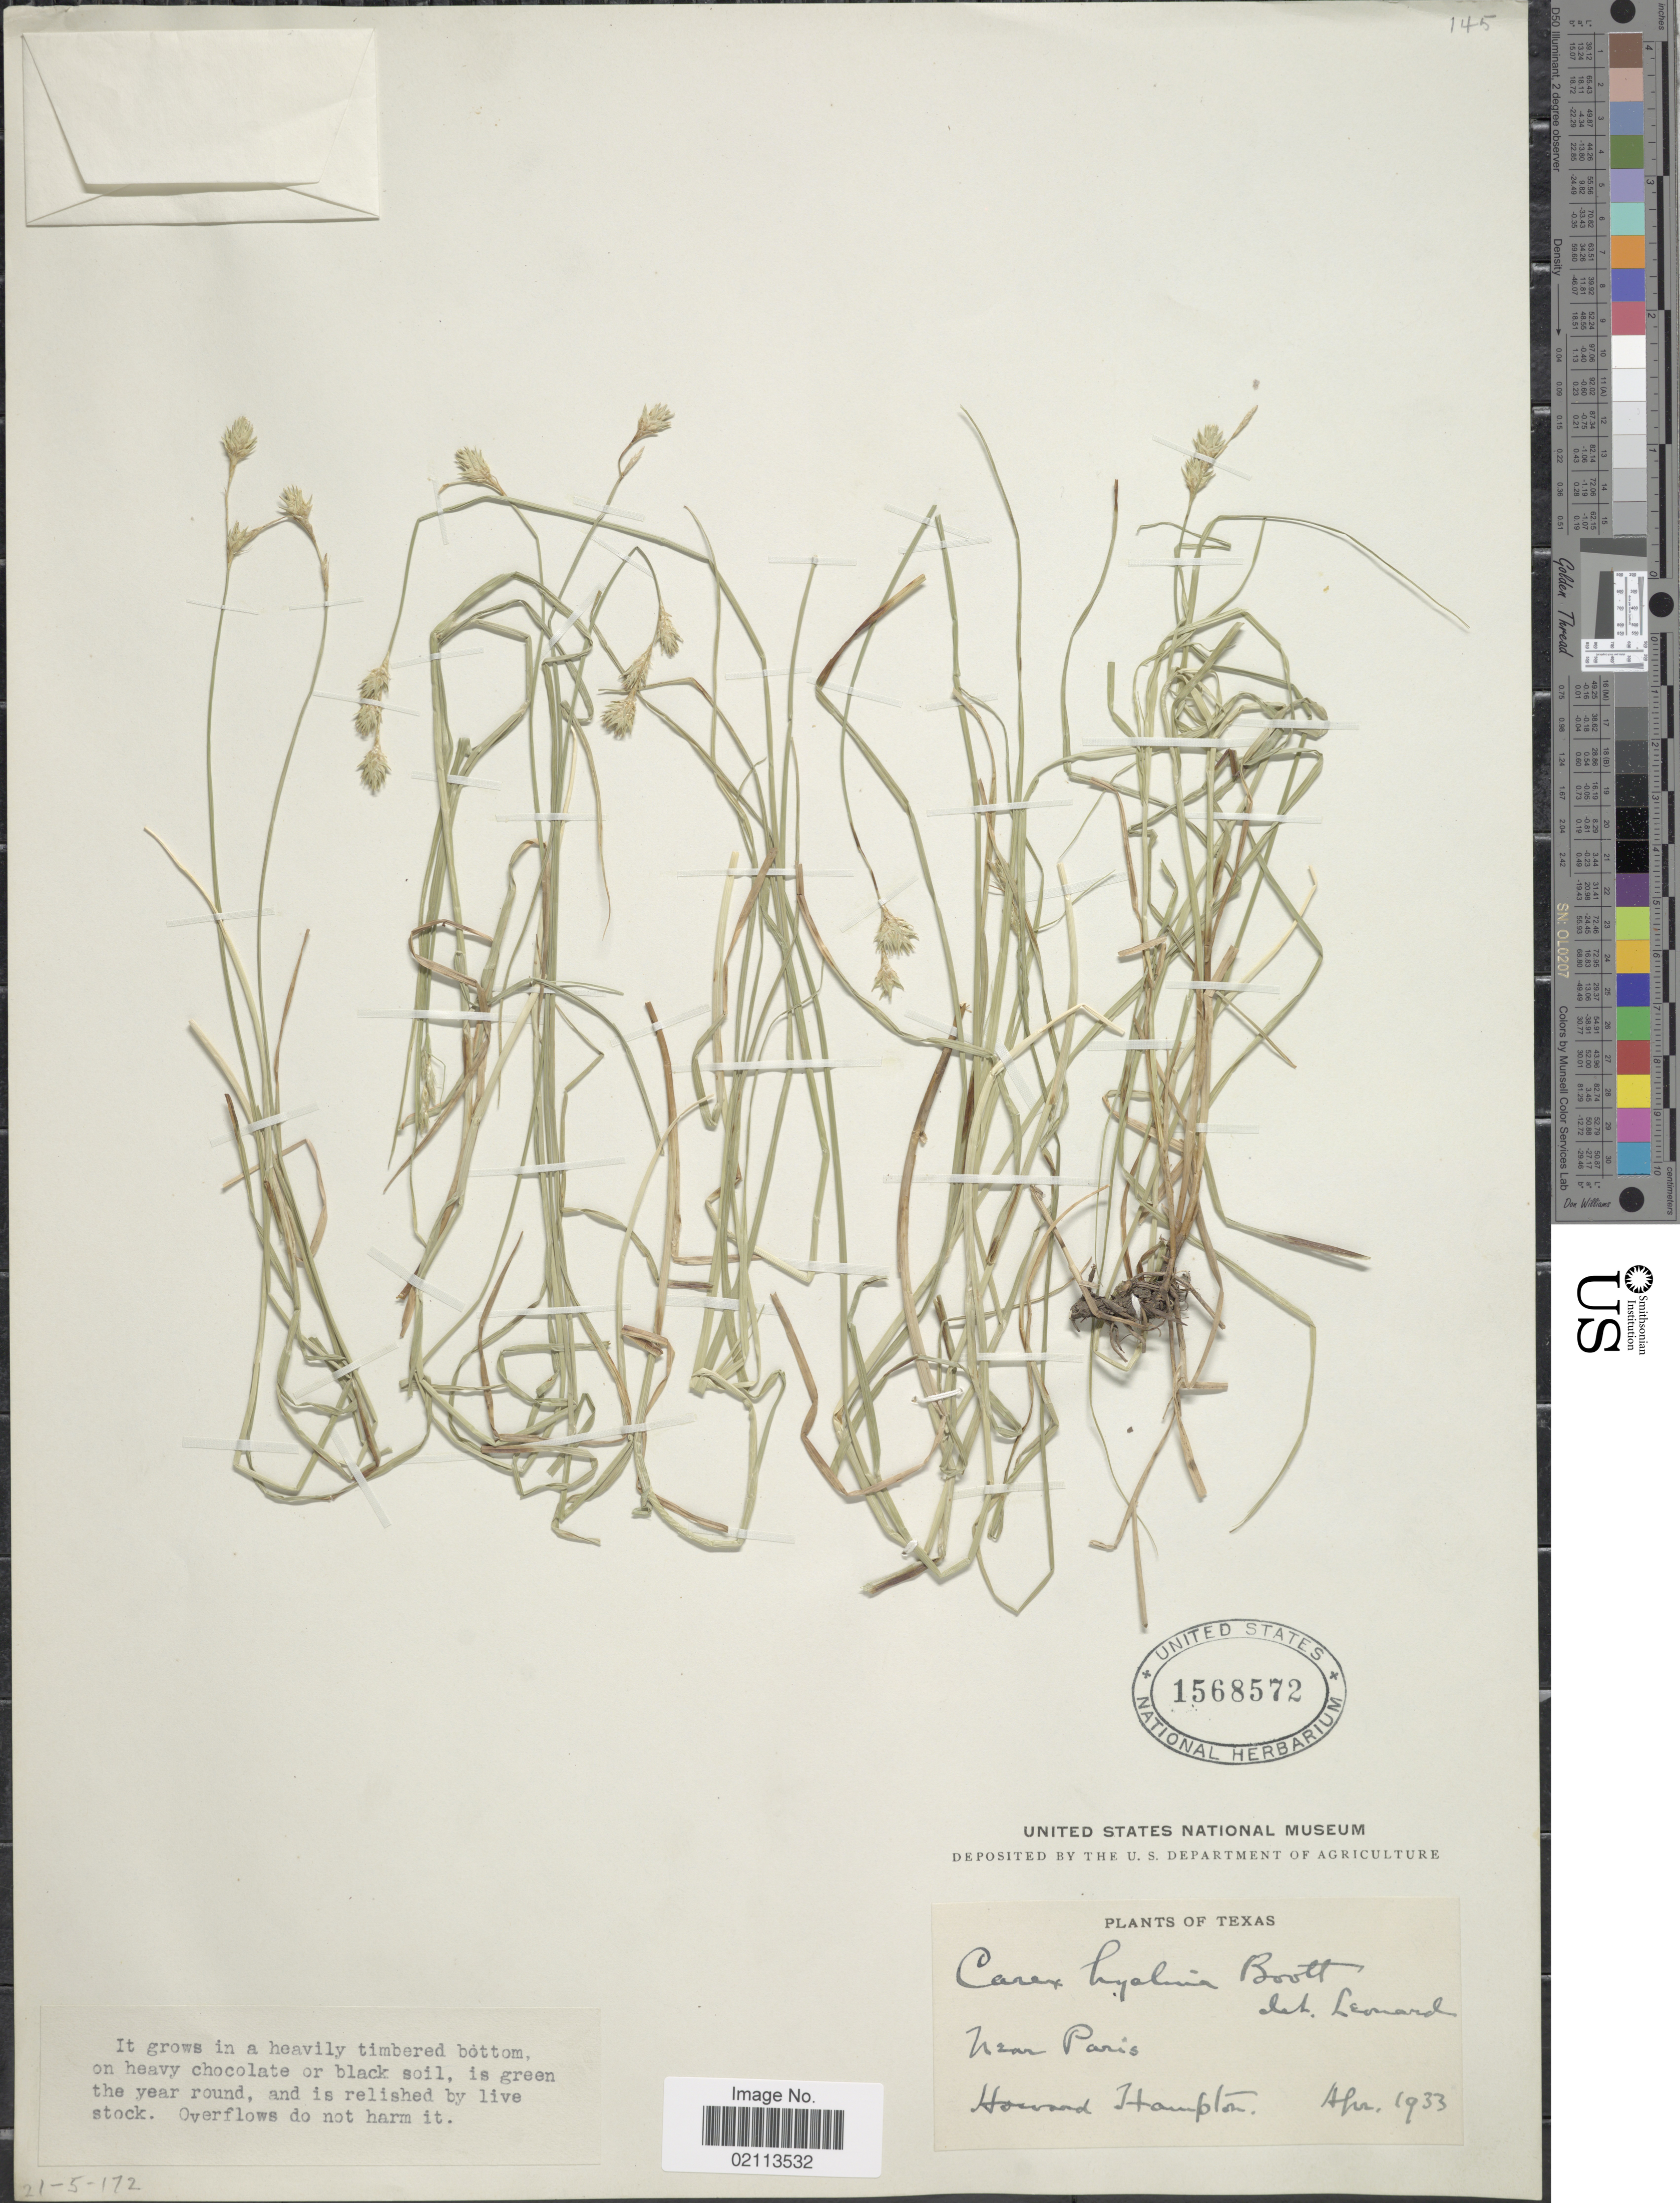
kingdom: Plantae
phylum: Tracheophyta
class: Liliopsida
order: Poales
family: Cyperaceae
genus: Carex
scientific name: Carex hyalina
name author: Boott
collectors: H. Hampton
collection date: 1933-04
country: United States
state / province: Texas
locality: Near Paris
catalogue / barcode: US 1568572